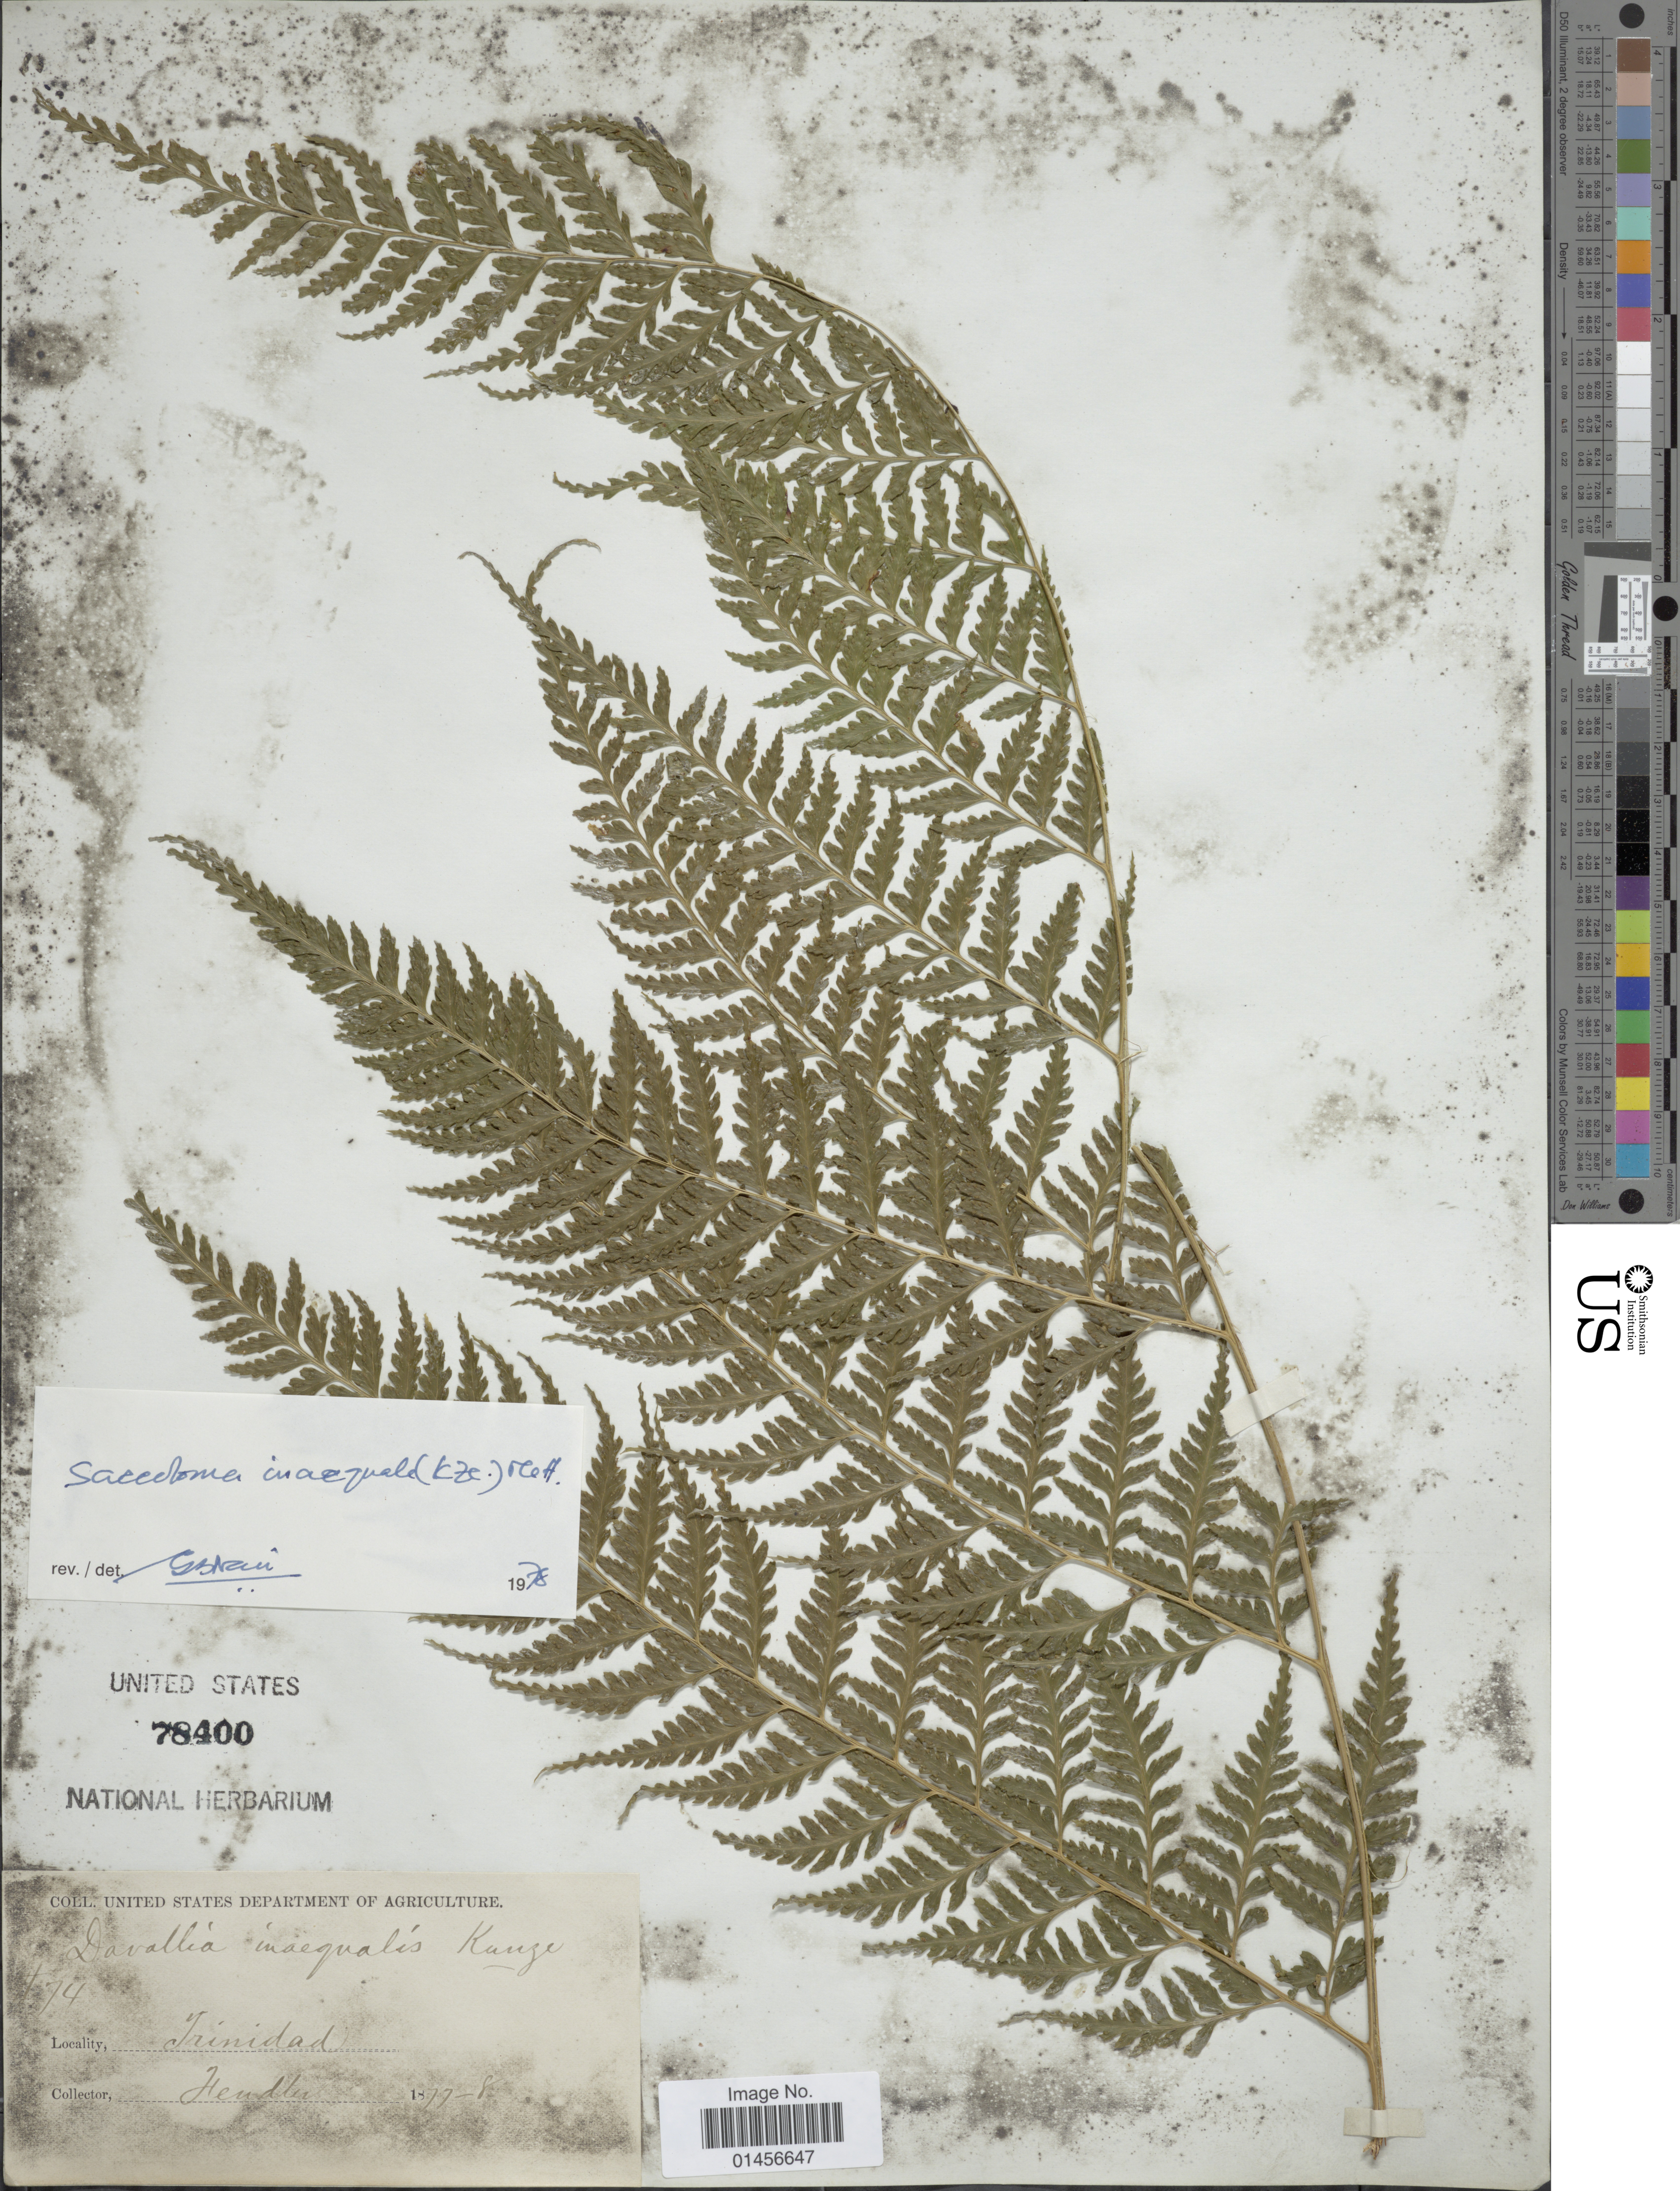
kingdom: Plantae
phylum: Tracheophyta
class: Polypodiopsida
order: Polypodiales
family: Saccolomataceae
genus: Saccoloma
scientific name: Saccoloma inaequale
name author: (Kunze) Mett.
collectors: Hendler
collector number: T74*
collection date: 1877/1888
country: Trinidad and Tobago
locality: Trinidad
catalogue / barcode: US 78400